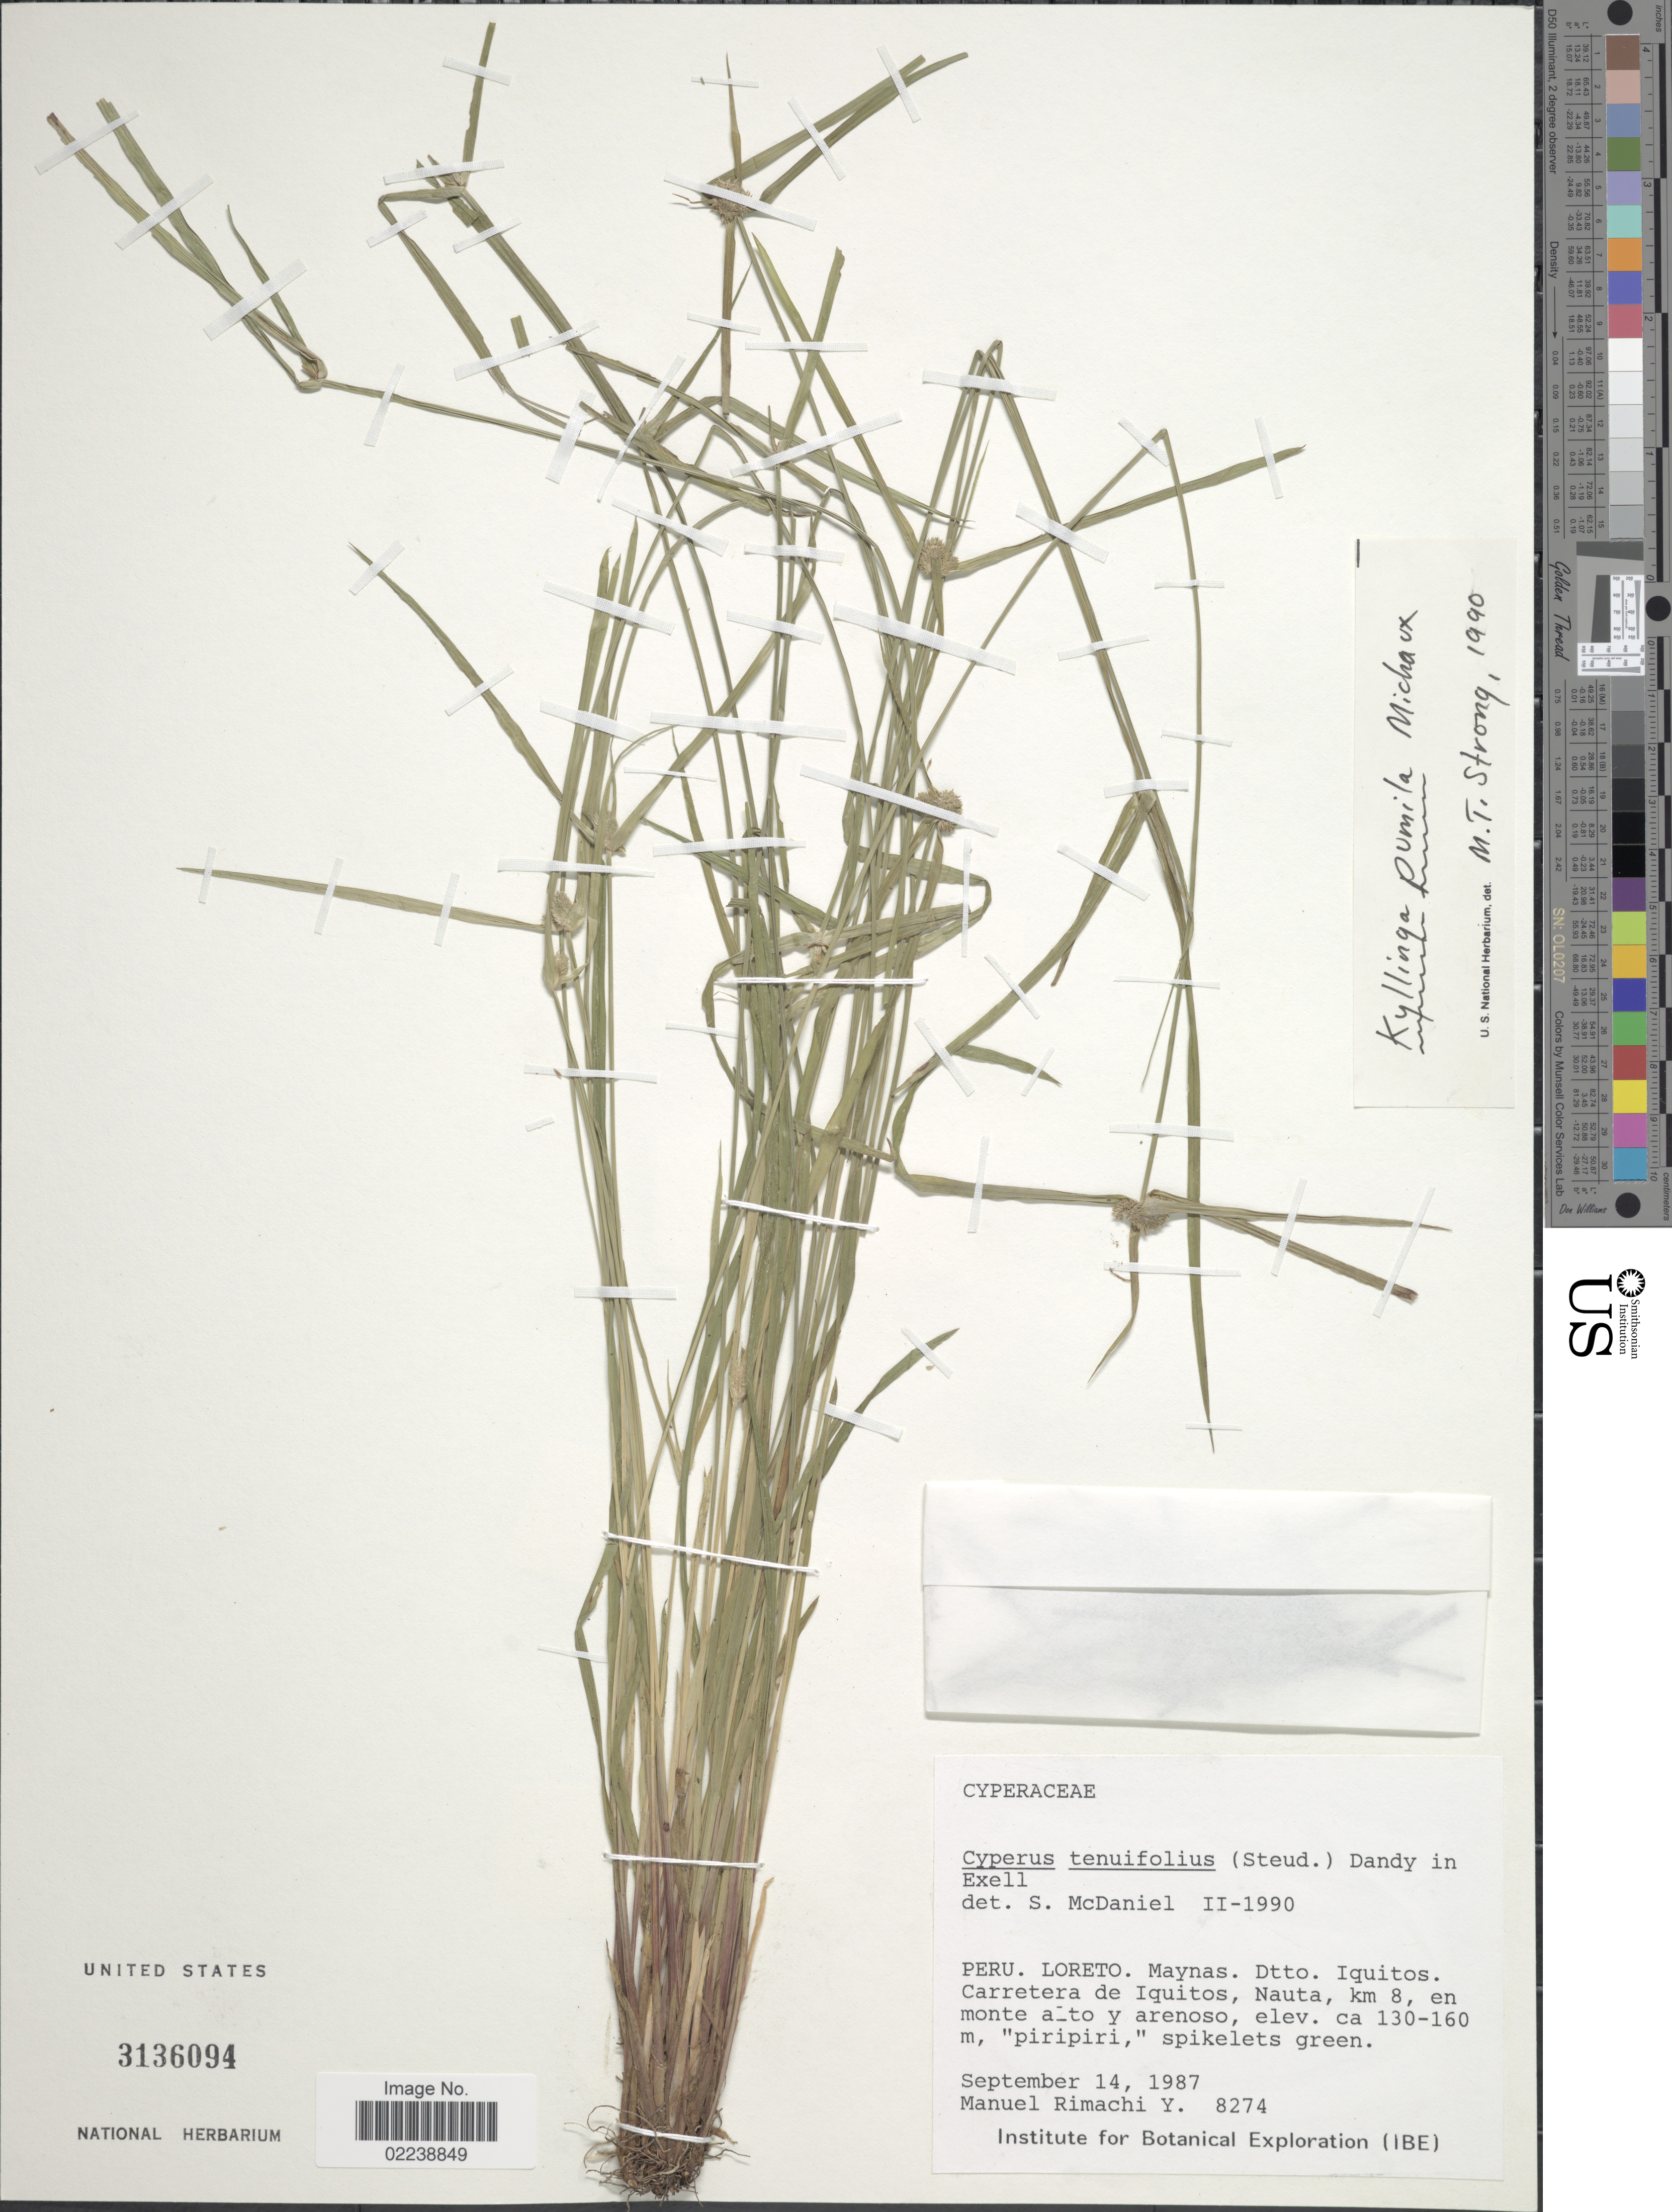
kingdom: Plantae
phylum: Tracheophyta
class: Liliopsida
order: Poales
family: Cyperaceae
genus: Cyperus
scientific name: Cyperus hortensis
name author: (Salzm. ex Steud.) Dorr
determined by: Strong, Mark T., (BOT), Smithsonian Institution - National Museum of Natural History (UNITED STATES)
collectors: M. Rimachi Y.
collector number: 8274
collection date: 1987-09-14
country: Peru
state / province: Loreto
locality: Maynas. Dtto. Iquitos. Carretera Iquitos, Nauta, km 8, en monte Alto y arenoso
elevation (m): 130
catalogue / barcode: US 3136094